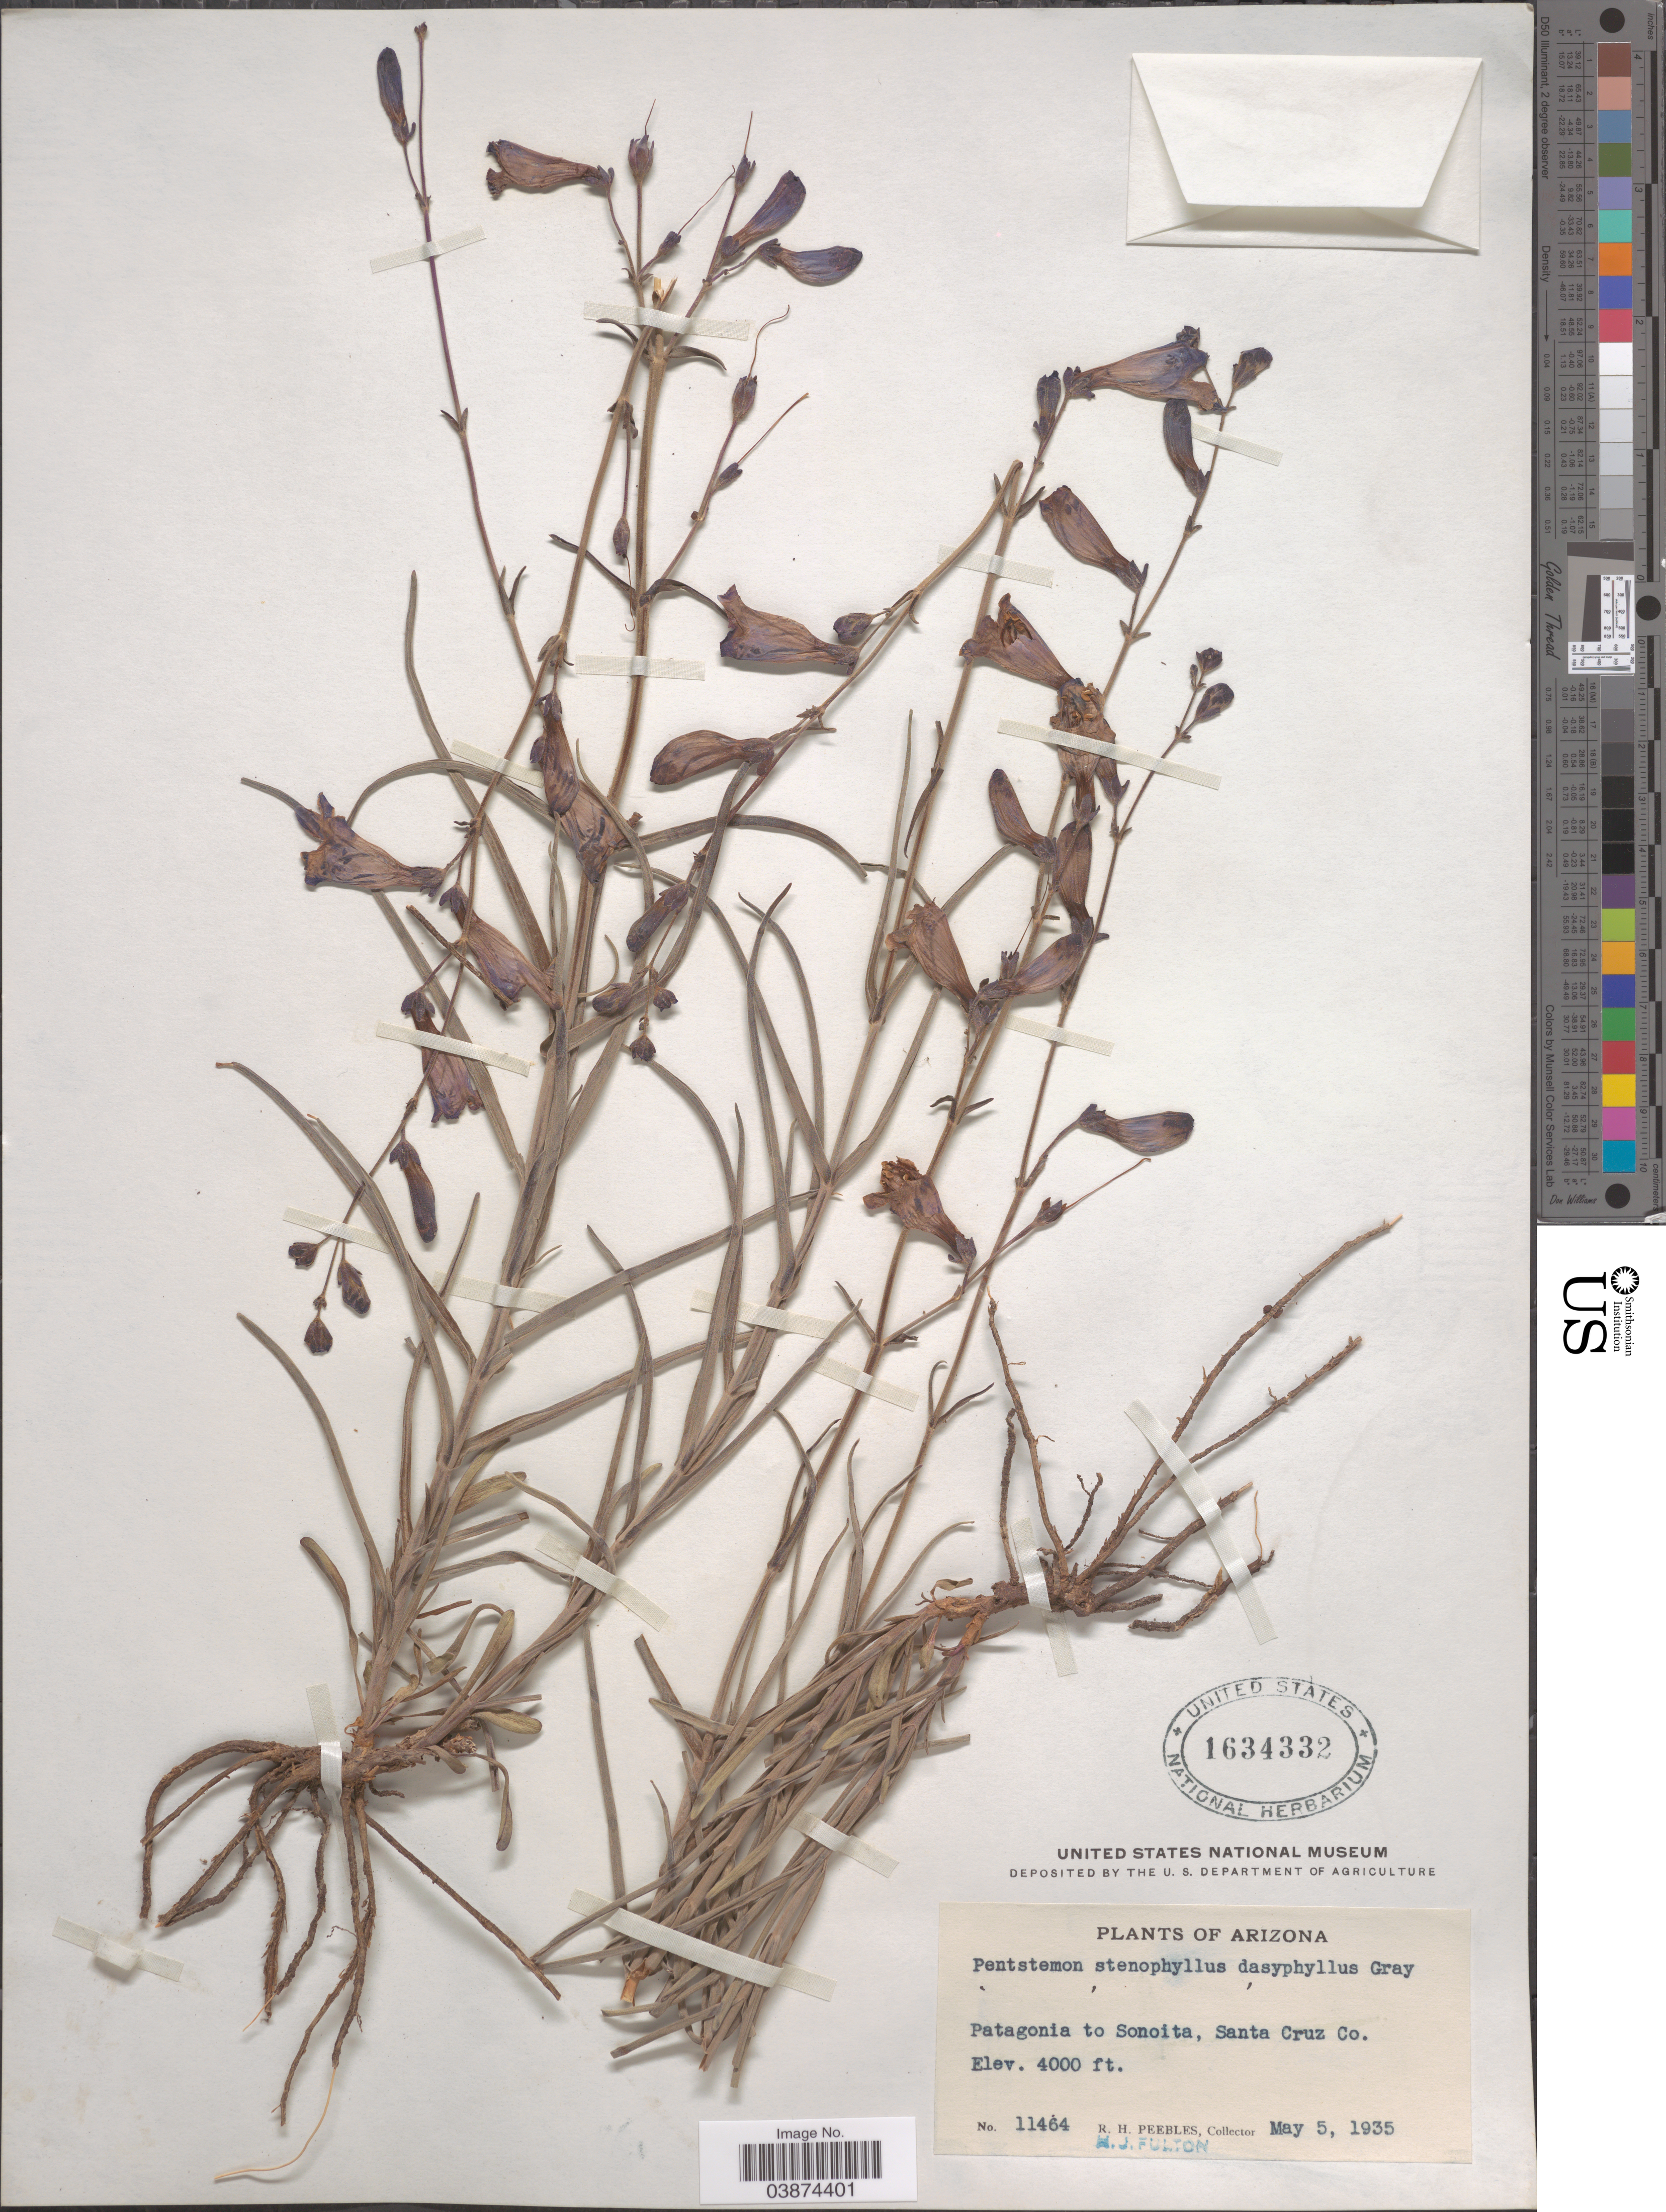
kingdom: Plantae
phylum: Tracheophyta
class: Magnoliopsida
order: Lamiales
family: Plantaginaceae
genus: Penstemon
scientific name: Penstemon dasyphyllus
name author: A. Gray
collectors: R. H. Peebles & H. Fulton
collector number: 11464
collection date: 1935-05-05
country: United States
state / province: Arizona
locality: Patagonia to Sonoita, Santa Cruz Co.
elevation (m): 1219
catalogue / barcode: US 1634332